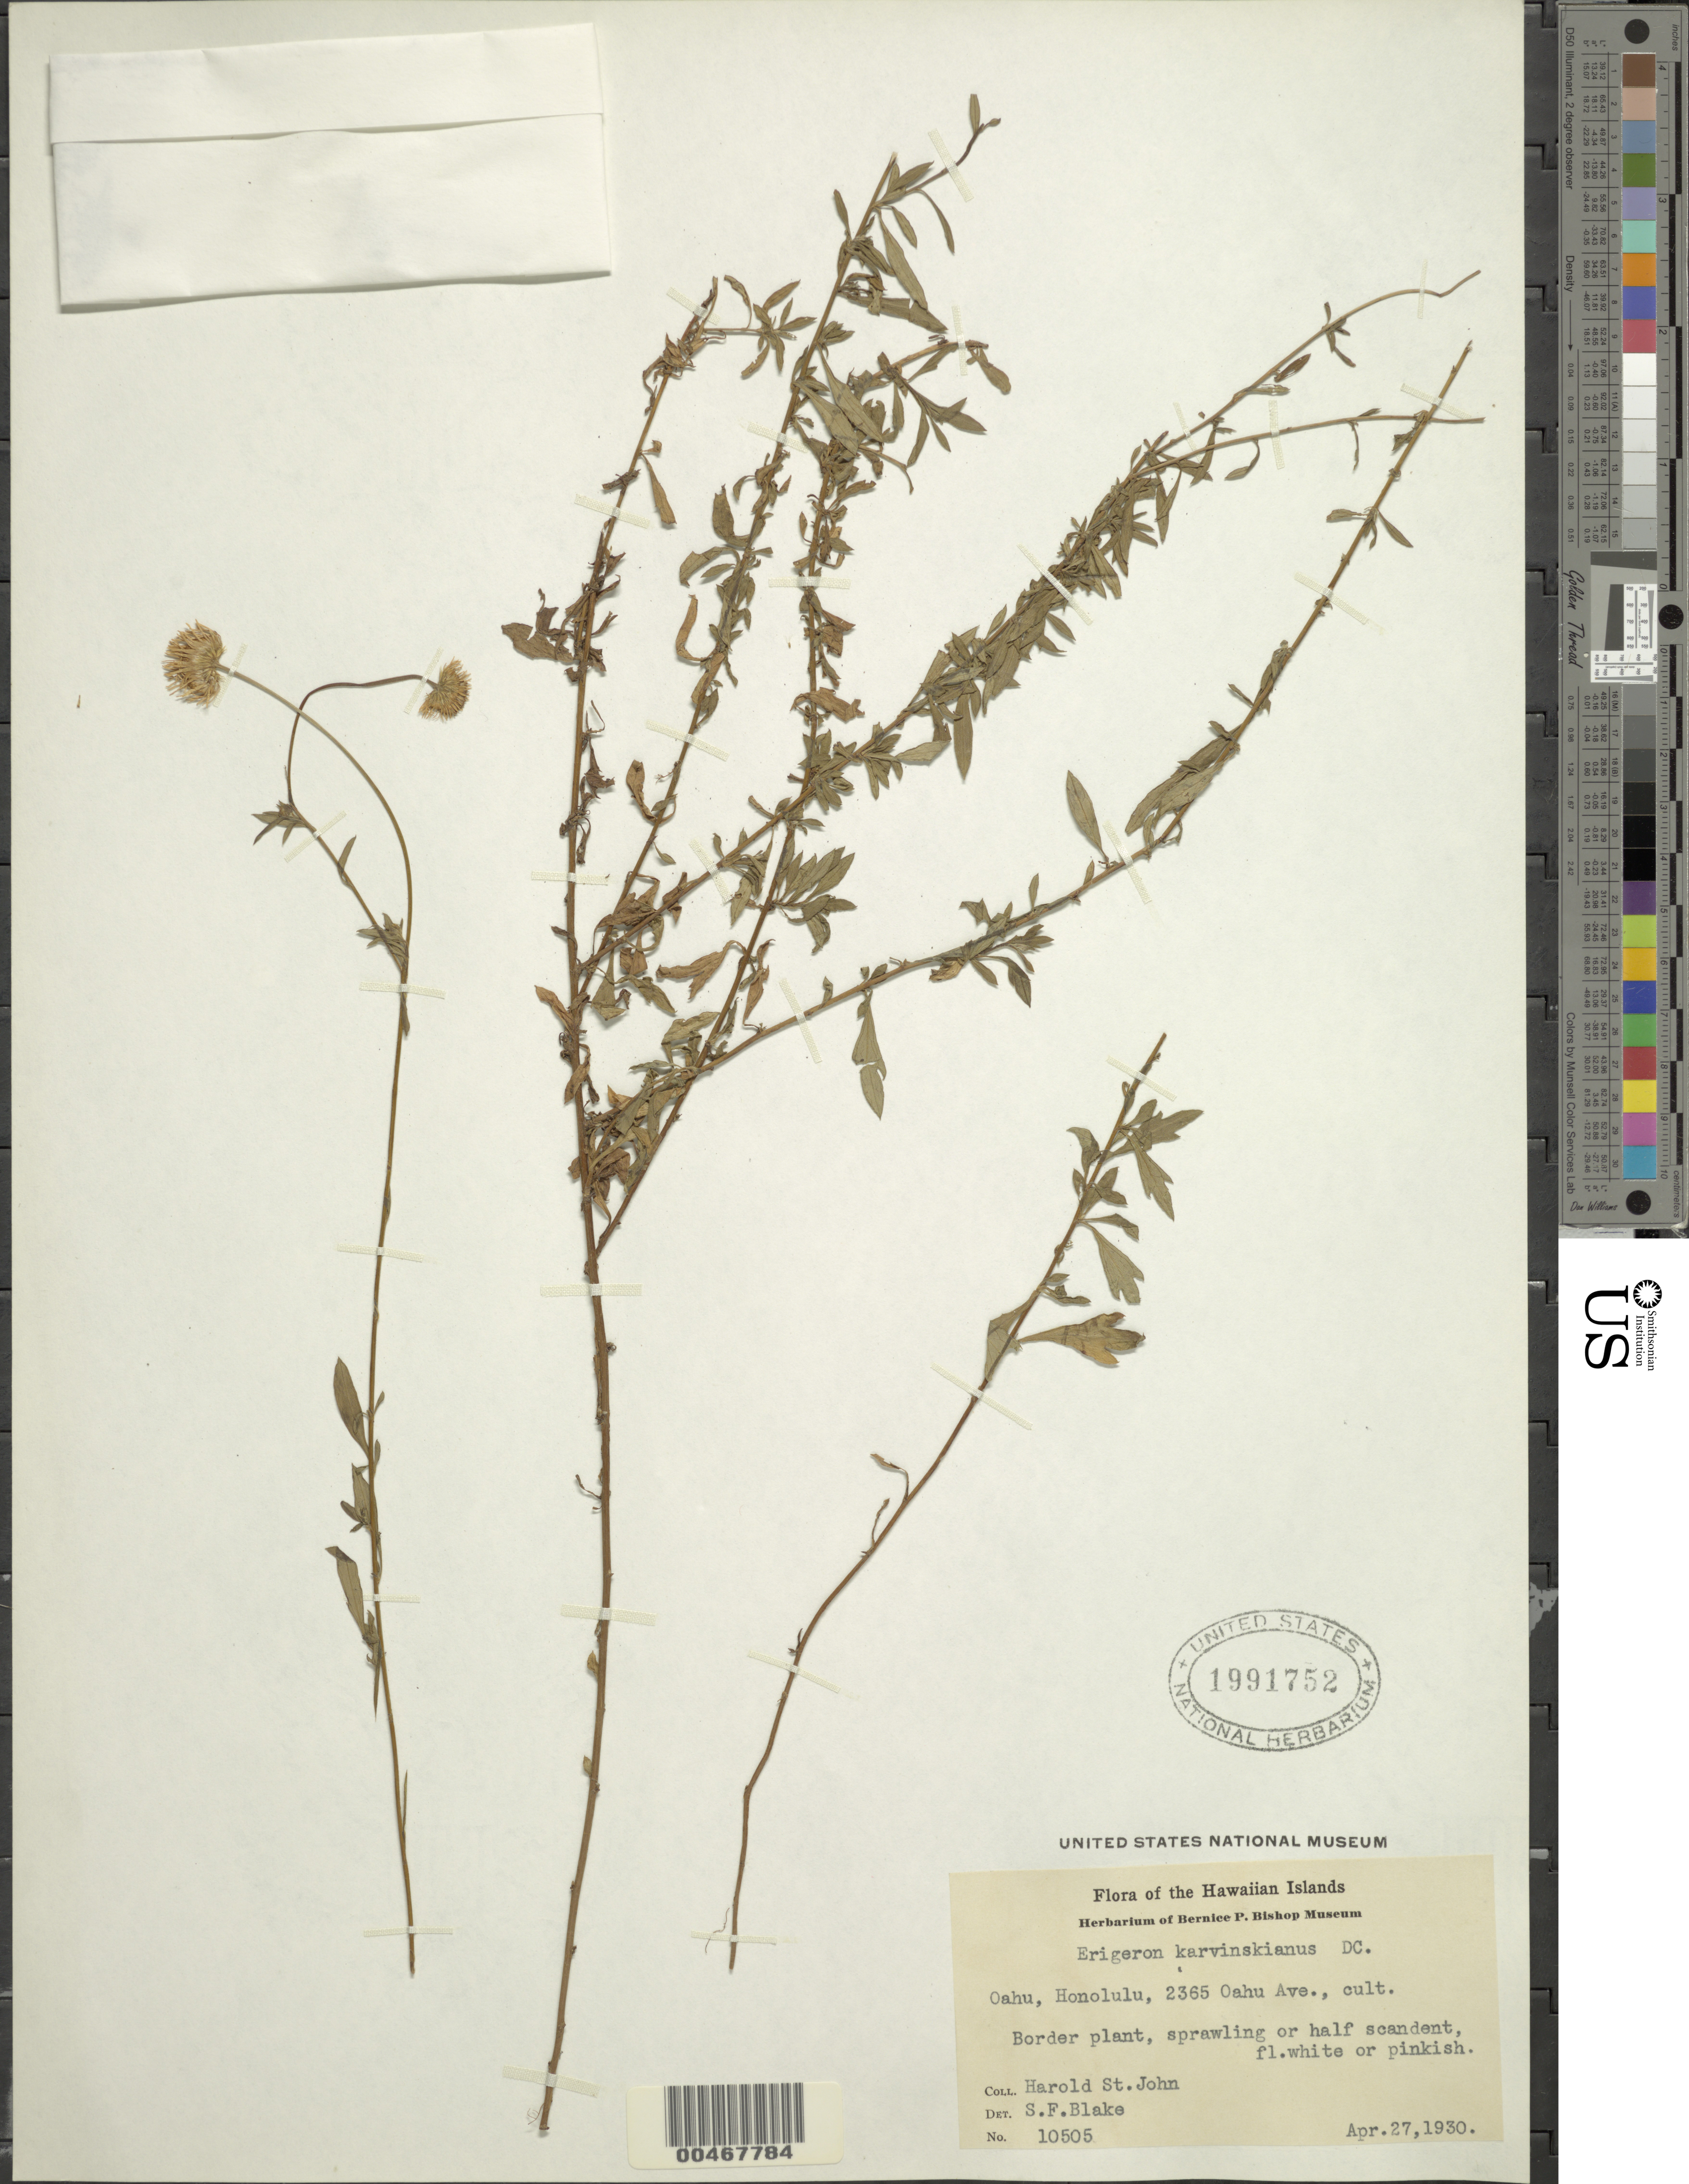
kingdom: Plantae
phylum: Tracheophyta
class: Magnoliopsida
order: Asterales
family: Asteraceae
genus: Erigeron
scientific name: Erigeron karvinskianus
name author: DC.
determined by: Blake, Sydney F.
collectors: H. St. John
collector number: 10505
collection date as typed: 27 Apr 1930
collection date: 1930-04-27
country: United States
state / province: Hawaii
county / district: Honolulu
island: Oahu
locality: Honolulu, 2365 Oahu Ave.,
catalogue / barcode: US 1991752